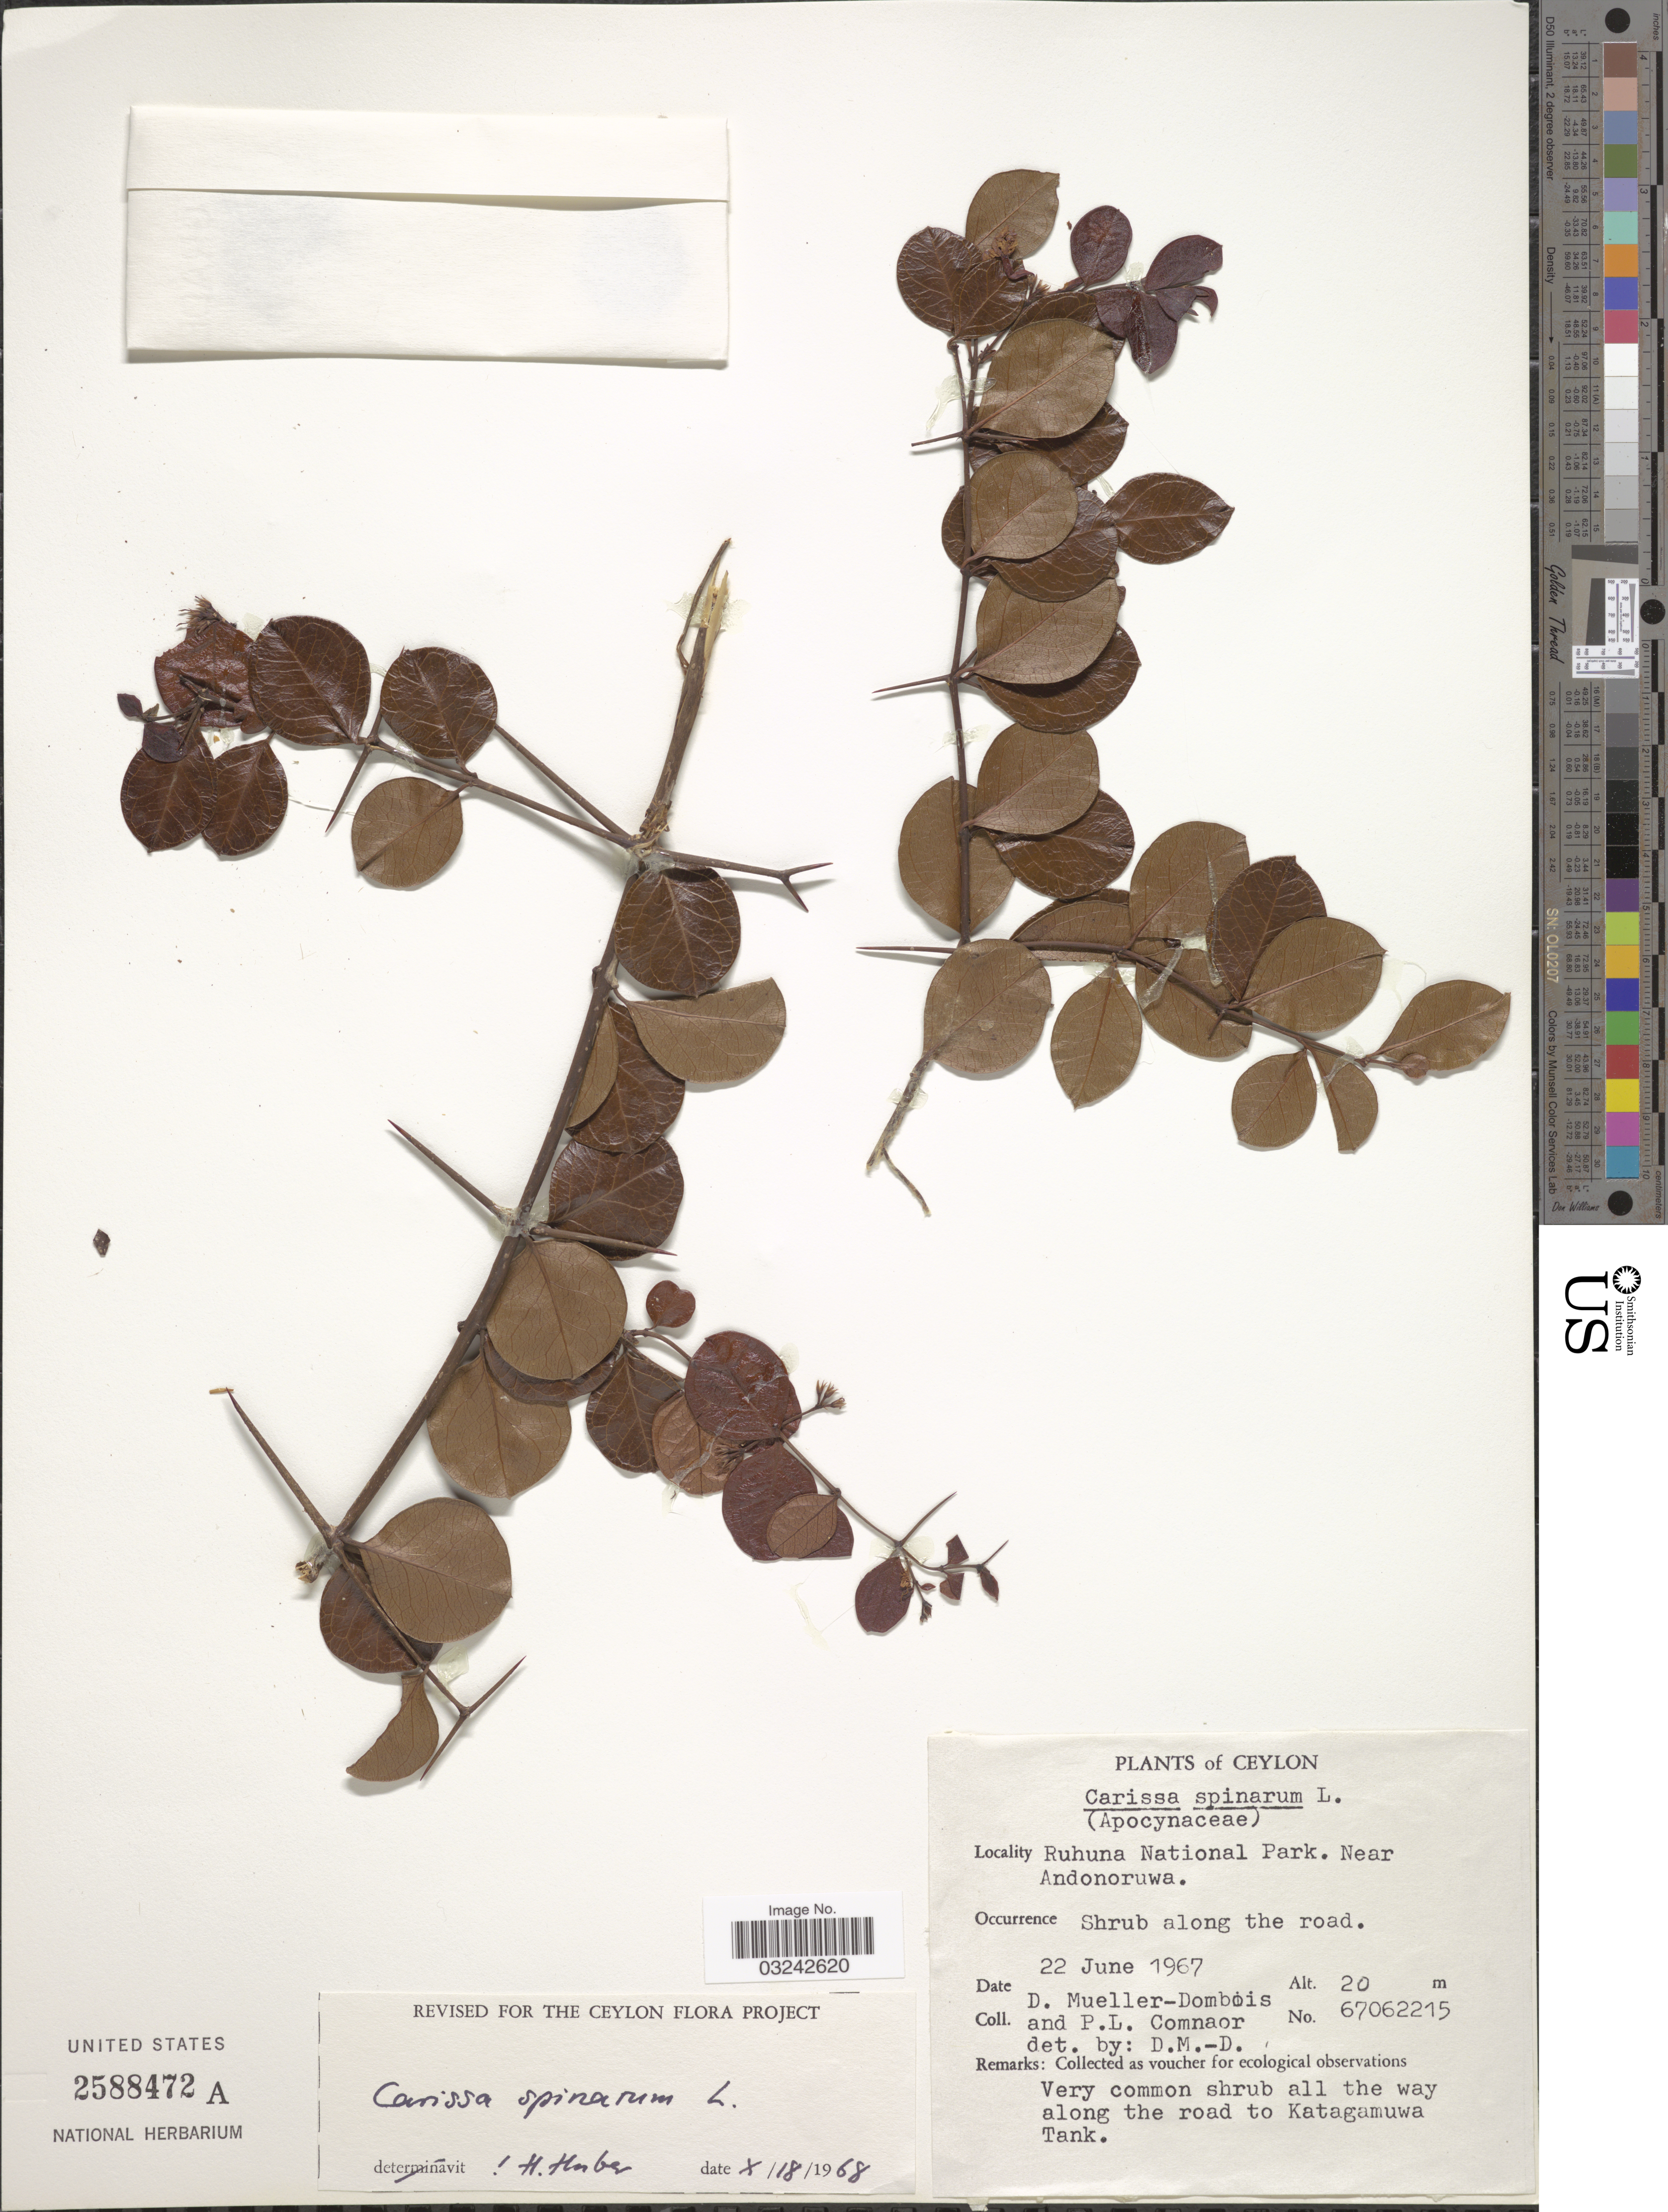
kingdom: Plantae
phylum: Tracheophyta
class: Magnoliopsida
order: Gentianales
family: Apocynaceae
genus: Carissa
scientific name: Carissa spinarum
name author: L.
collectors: D. Mueller-Dombois & P. Comanor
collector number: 67062215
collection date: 1967-06-22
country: Sri Lanka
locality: Ceylon. Ruhuna National Park. Near Andonoruwa.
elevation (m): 20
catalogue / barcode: US 2588472A